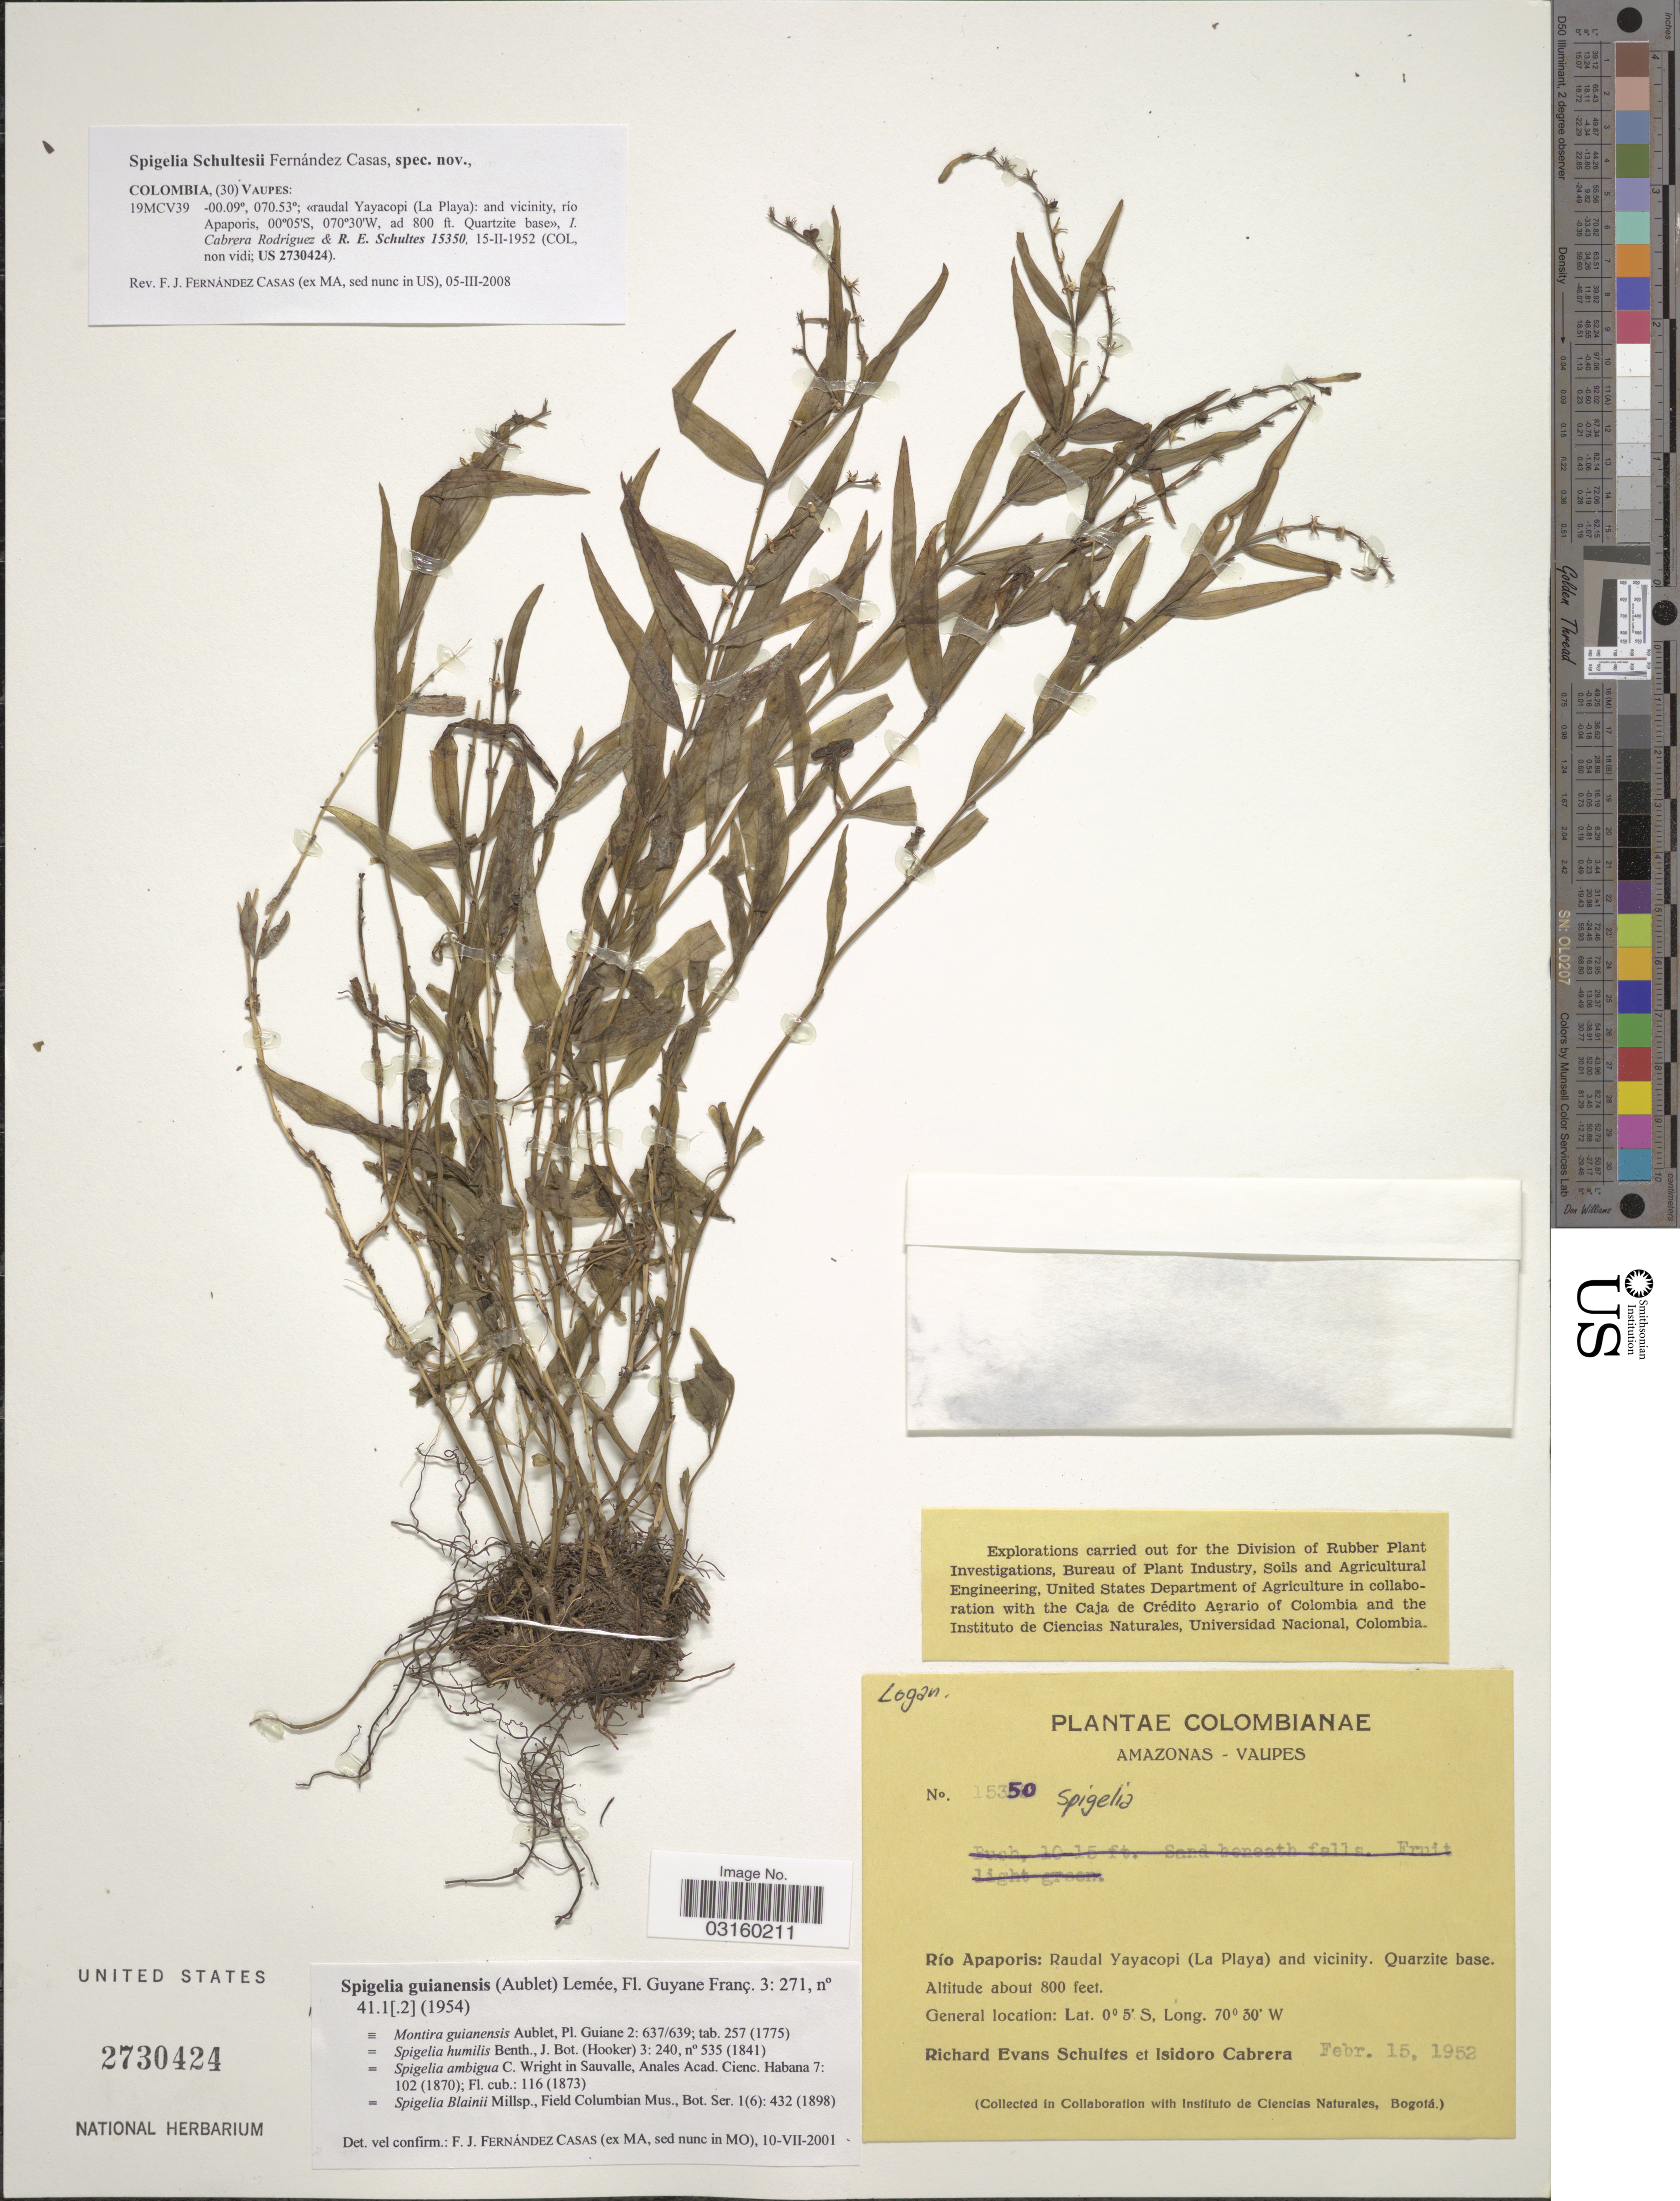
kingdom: Plantae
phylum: Tracheophyta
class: Magnoliopsida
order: Gentianales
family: Loganiaceae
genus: Spigelia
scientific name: Spigelia schultesii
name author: Fern. Casas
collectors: R. E. Schultes & I. Cabrera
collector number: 15350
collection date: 1952-02-15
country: Colombia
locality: Amazonas-Vaupes, Río Apaporis: Raudal Yayacopi (La Playa) and vicinity. Quarzite base.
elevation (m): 244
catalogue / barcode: US 2730424